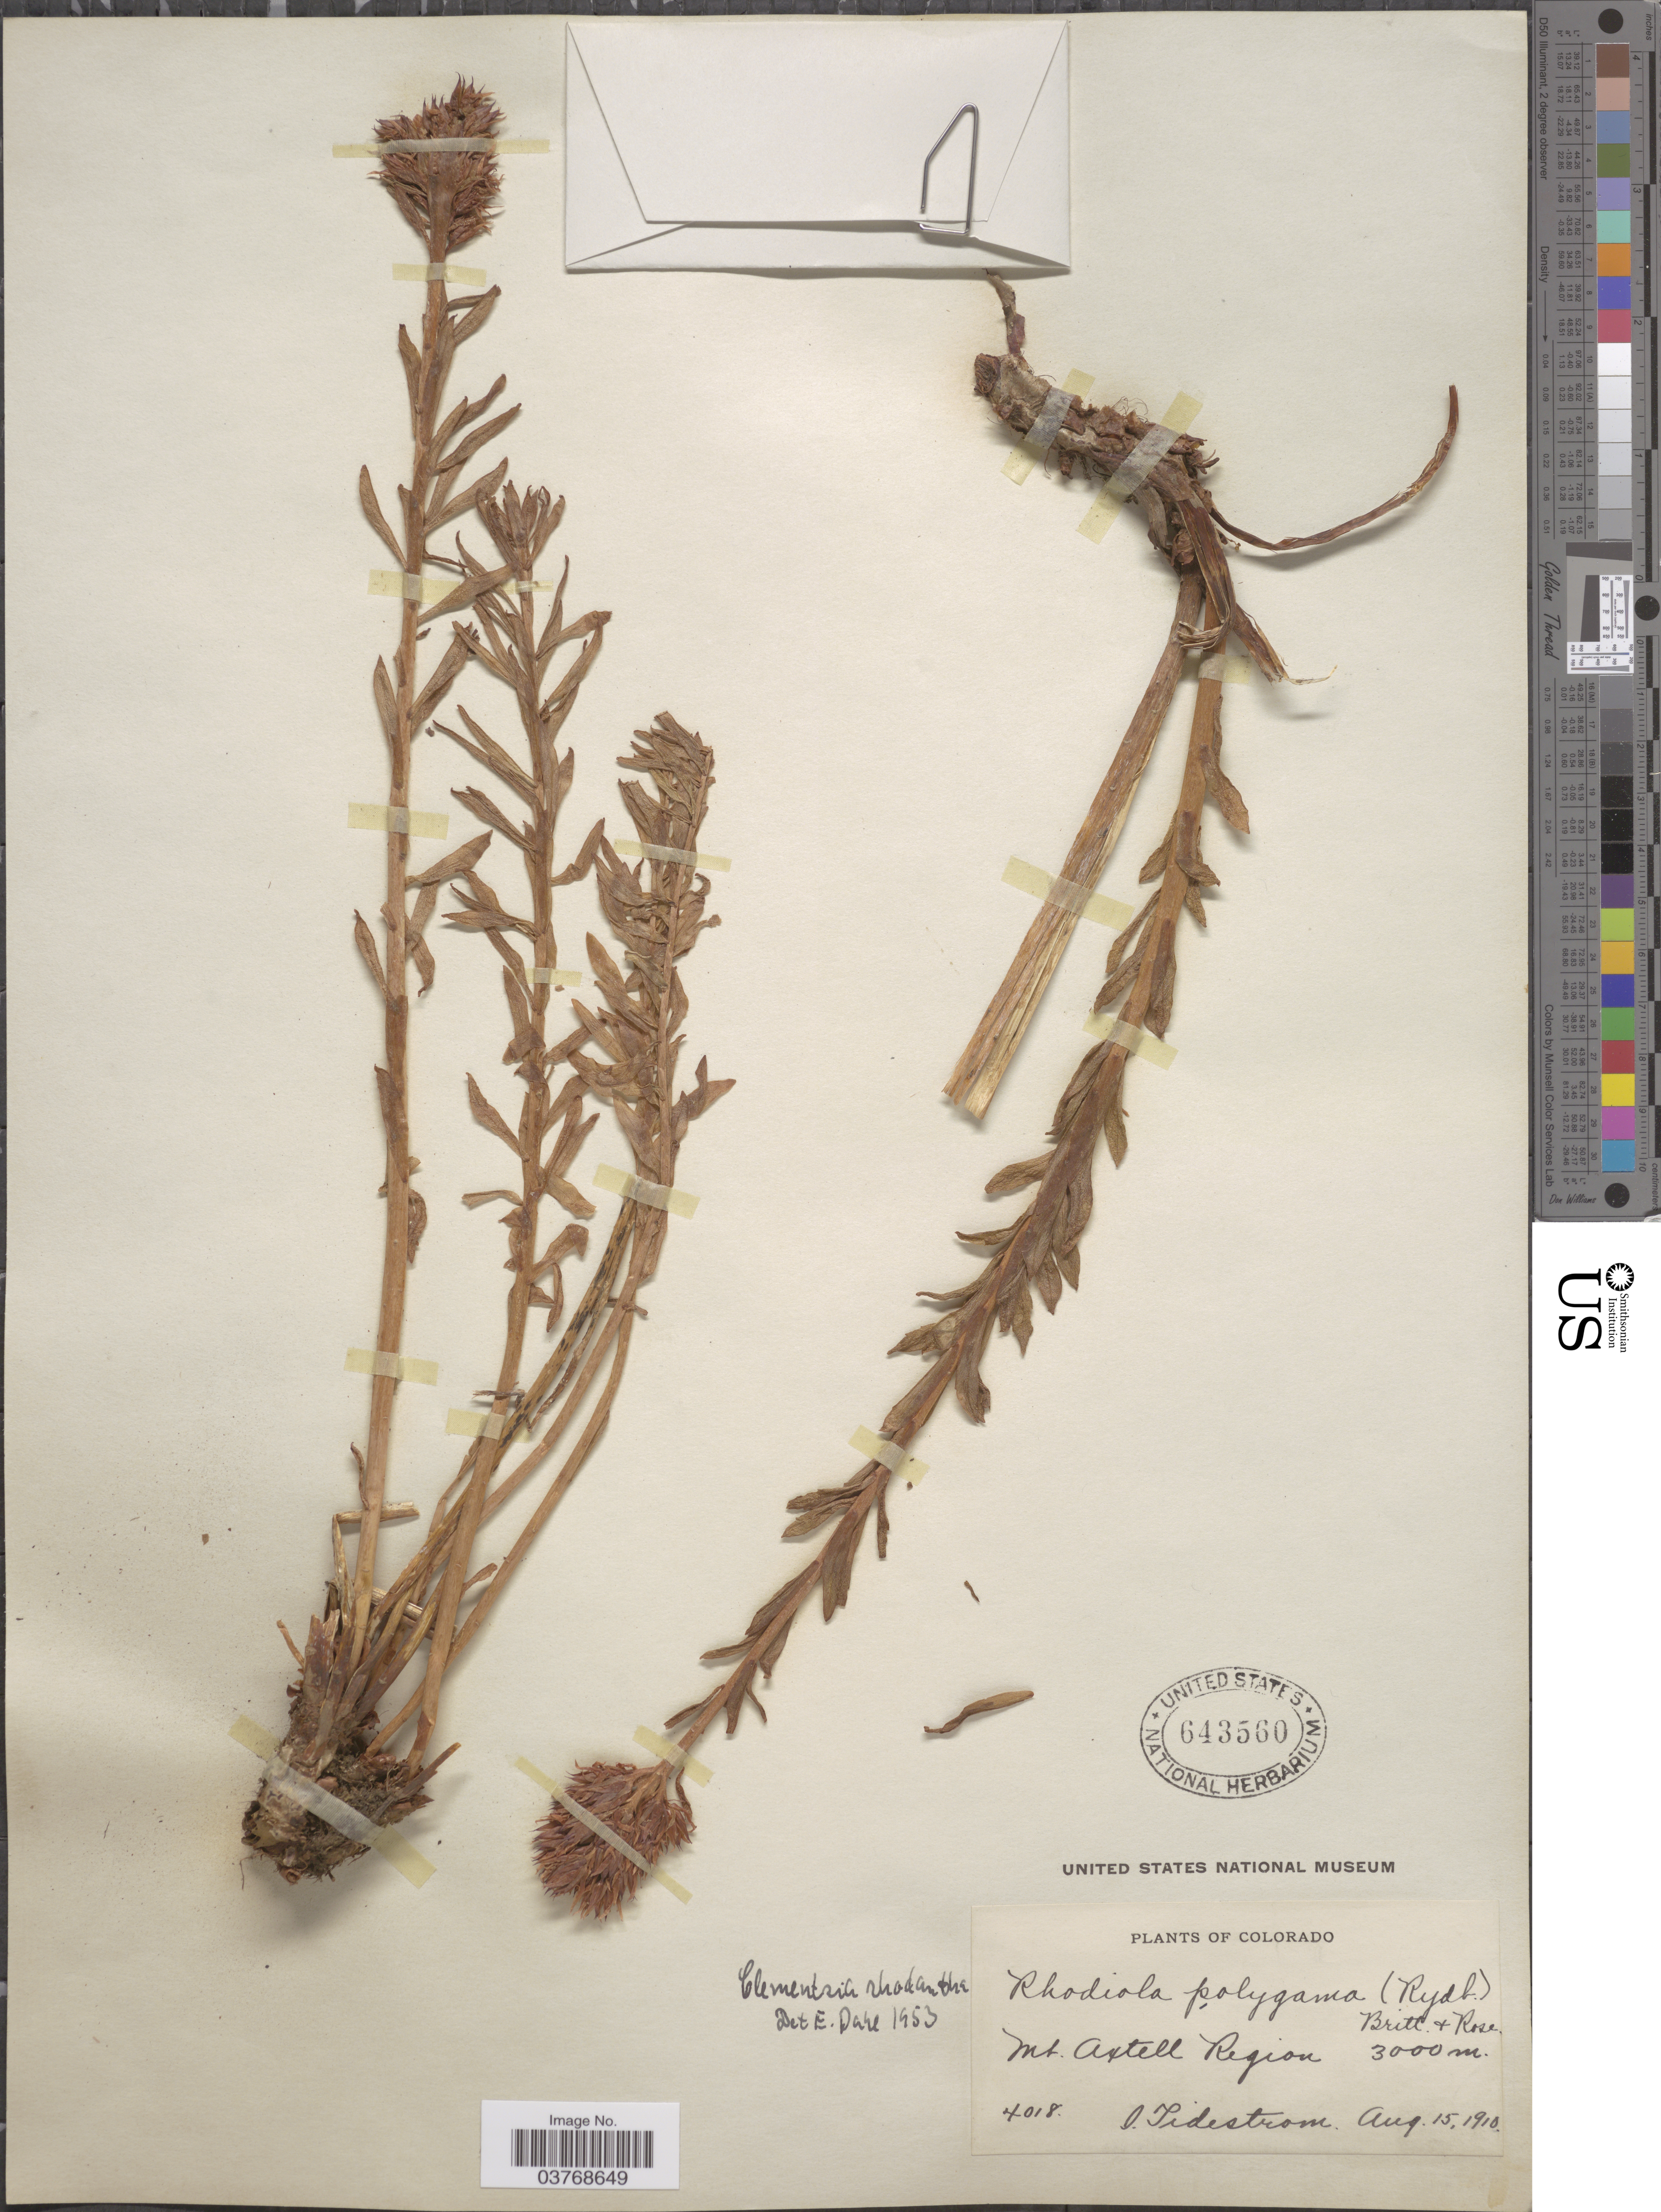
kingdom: Plantae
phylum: Tracheophyta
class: Magnoliopsida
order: Saxifragales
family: Crassulaceae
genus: Rhodiola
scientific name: Rhodiola rhodantha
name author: (A. Gray) H. Jacobsen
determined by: Strong, Mark T., (BOT), Smithsonian Institution - National Museum of Natural History (UNITED STATES)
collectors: I. F. Tidestrom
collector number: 4018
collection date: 1910-08-15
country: United States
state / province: Colorado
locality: Mt. Axtell Region.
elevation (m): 3000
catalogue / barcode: US 643560